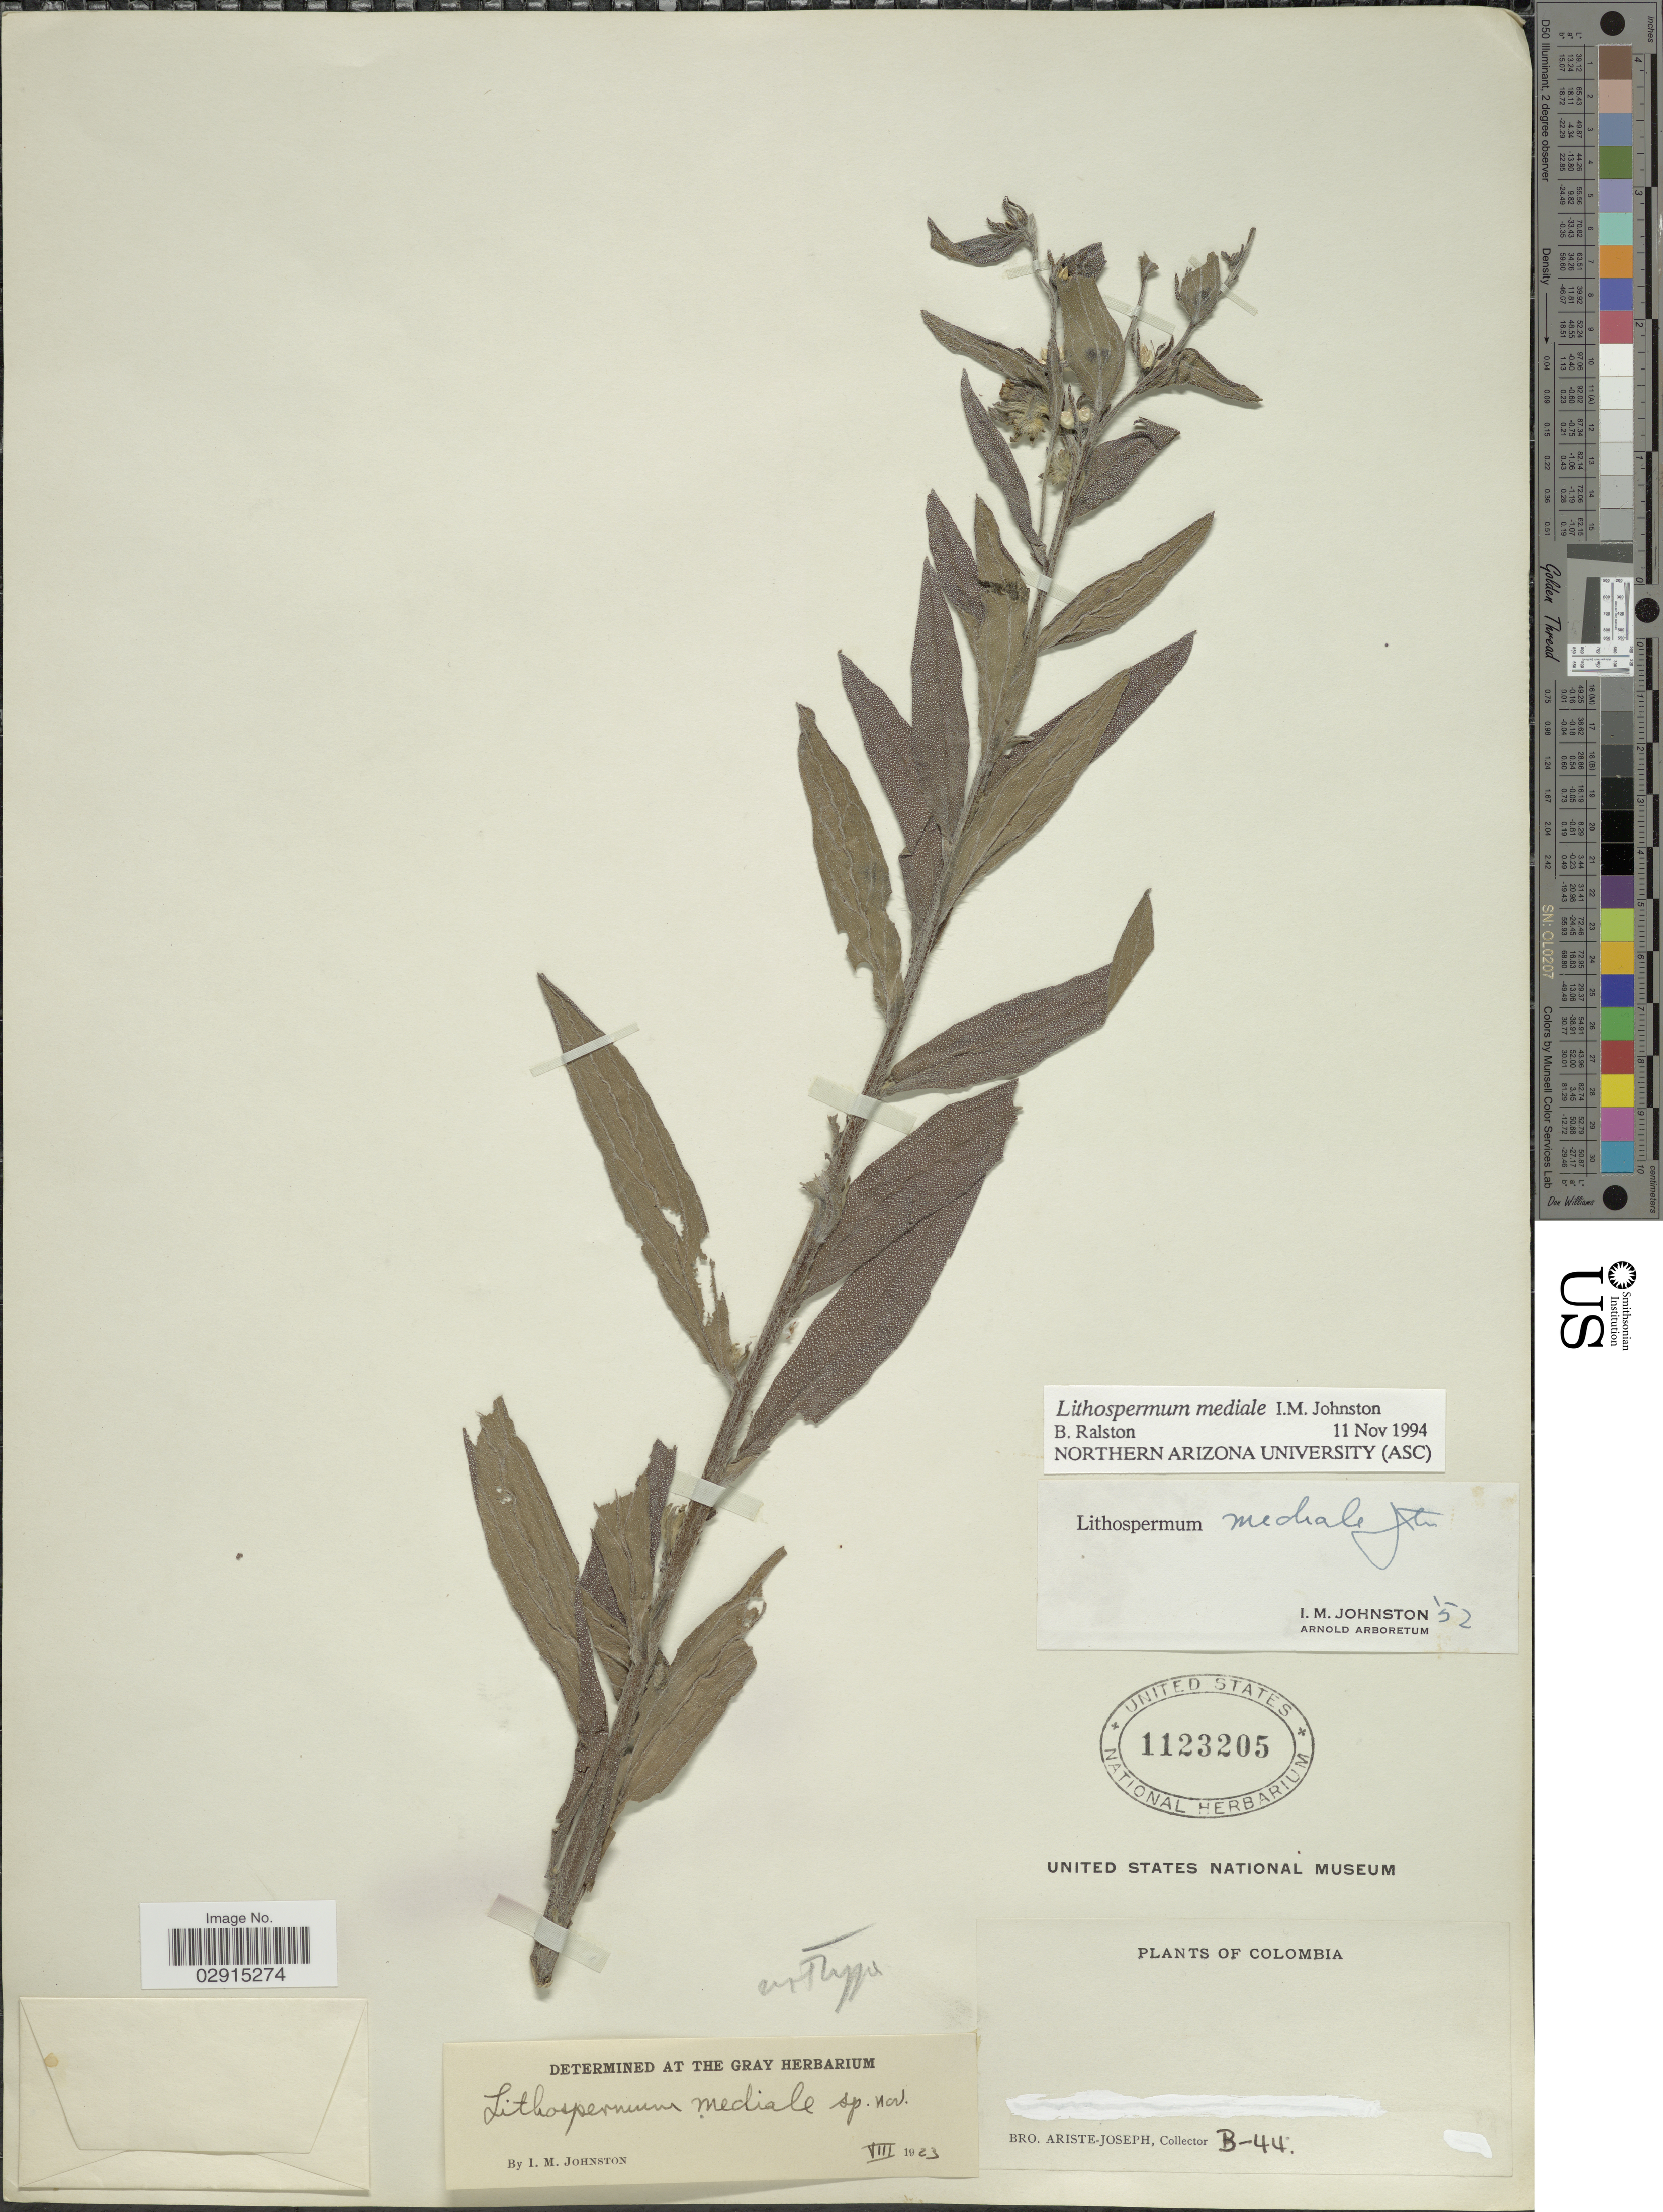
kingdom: Plantae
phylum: Tracheophyta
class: Magnoliopsida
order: Boraginales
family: Boraginaceae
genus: Lithospermum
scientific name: Lithospermum mediale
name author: I.M. Johnst.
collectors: Bro. Ariste-Joseph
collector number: B-44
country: Colombia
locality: Colombia.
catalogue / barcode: US 1123205